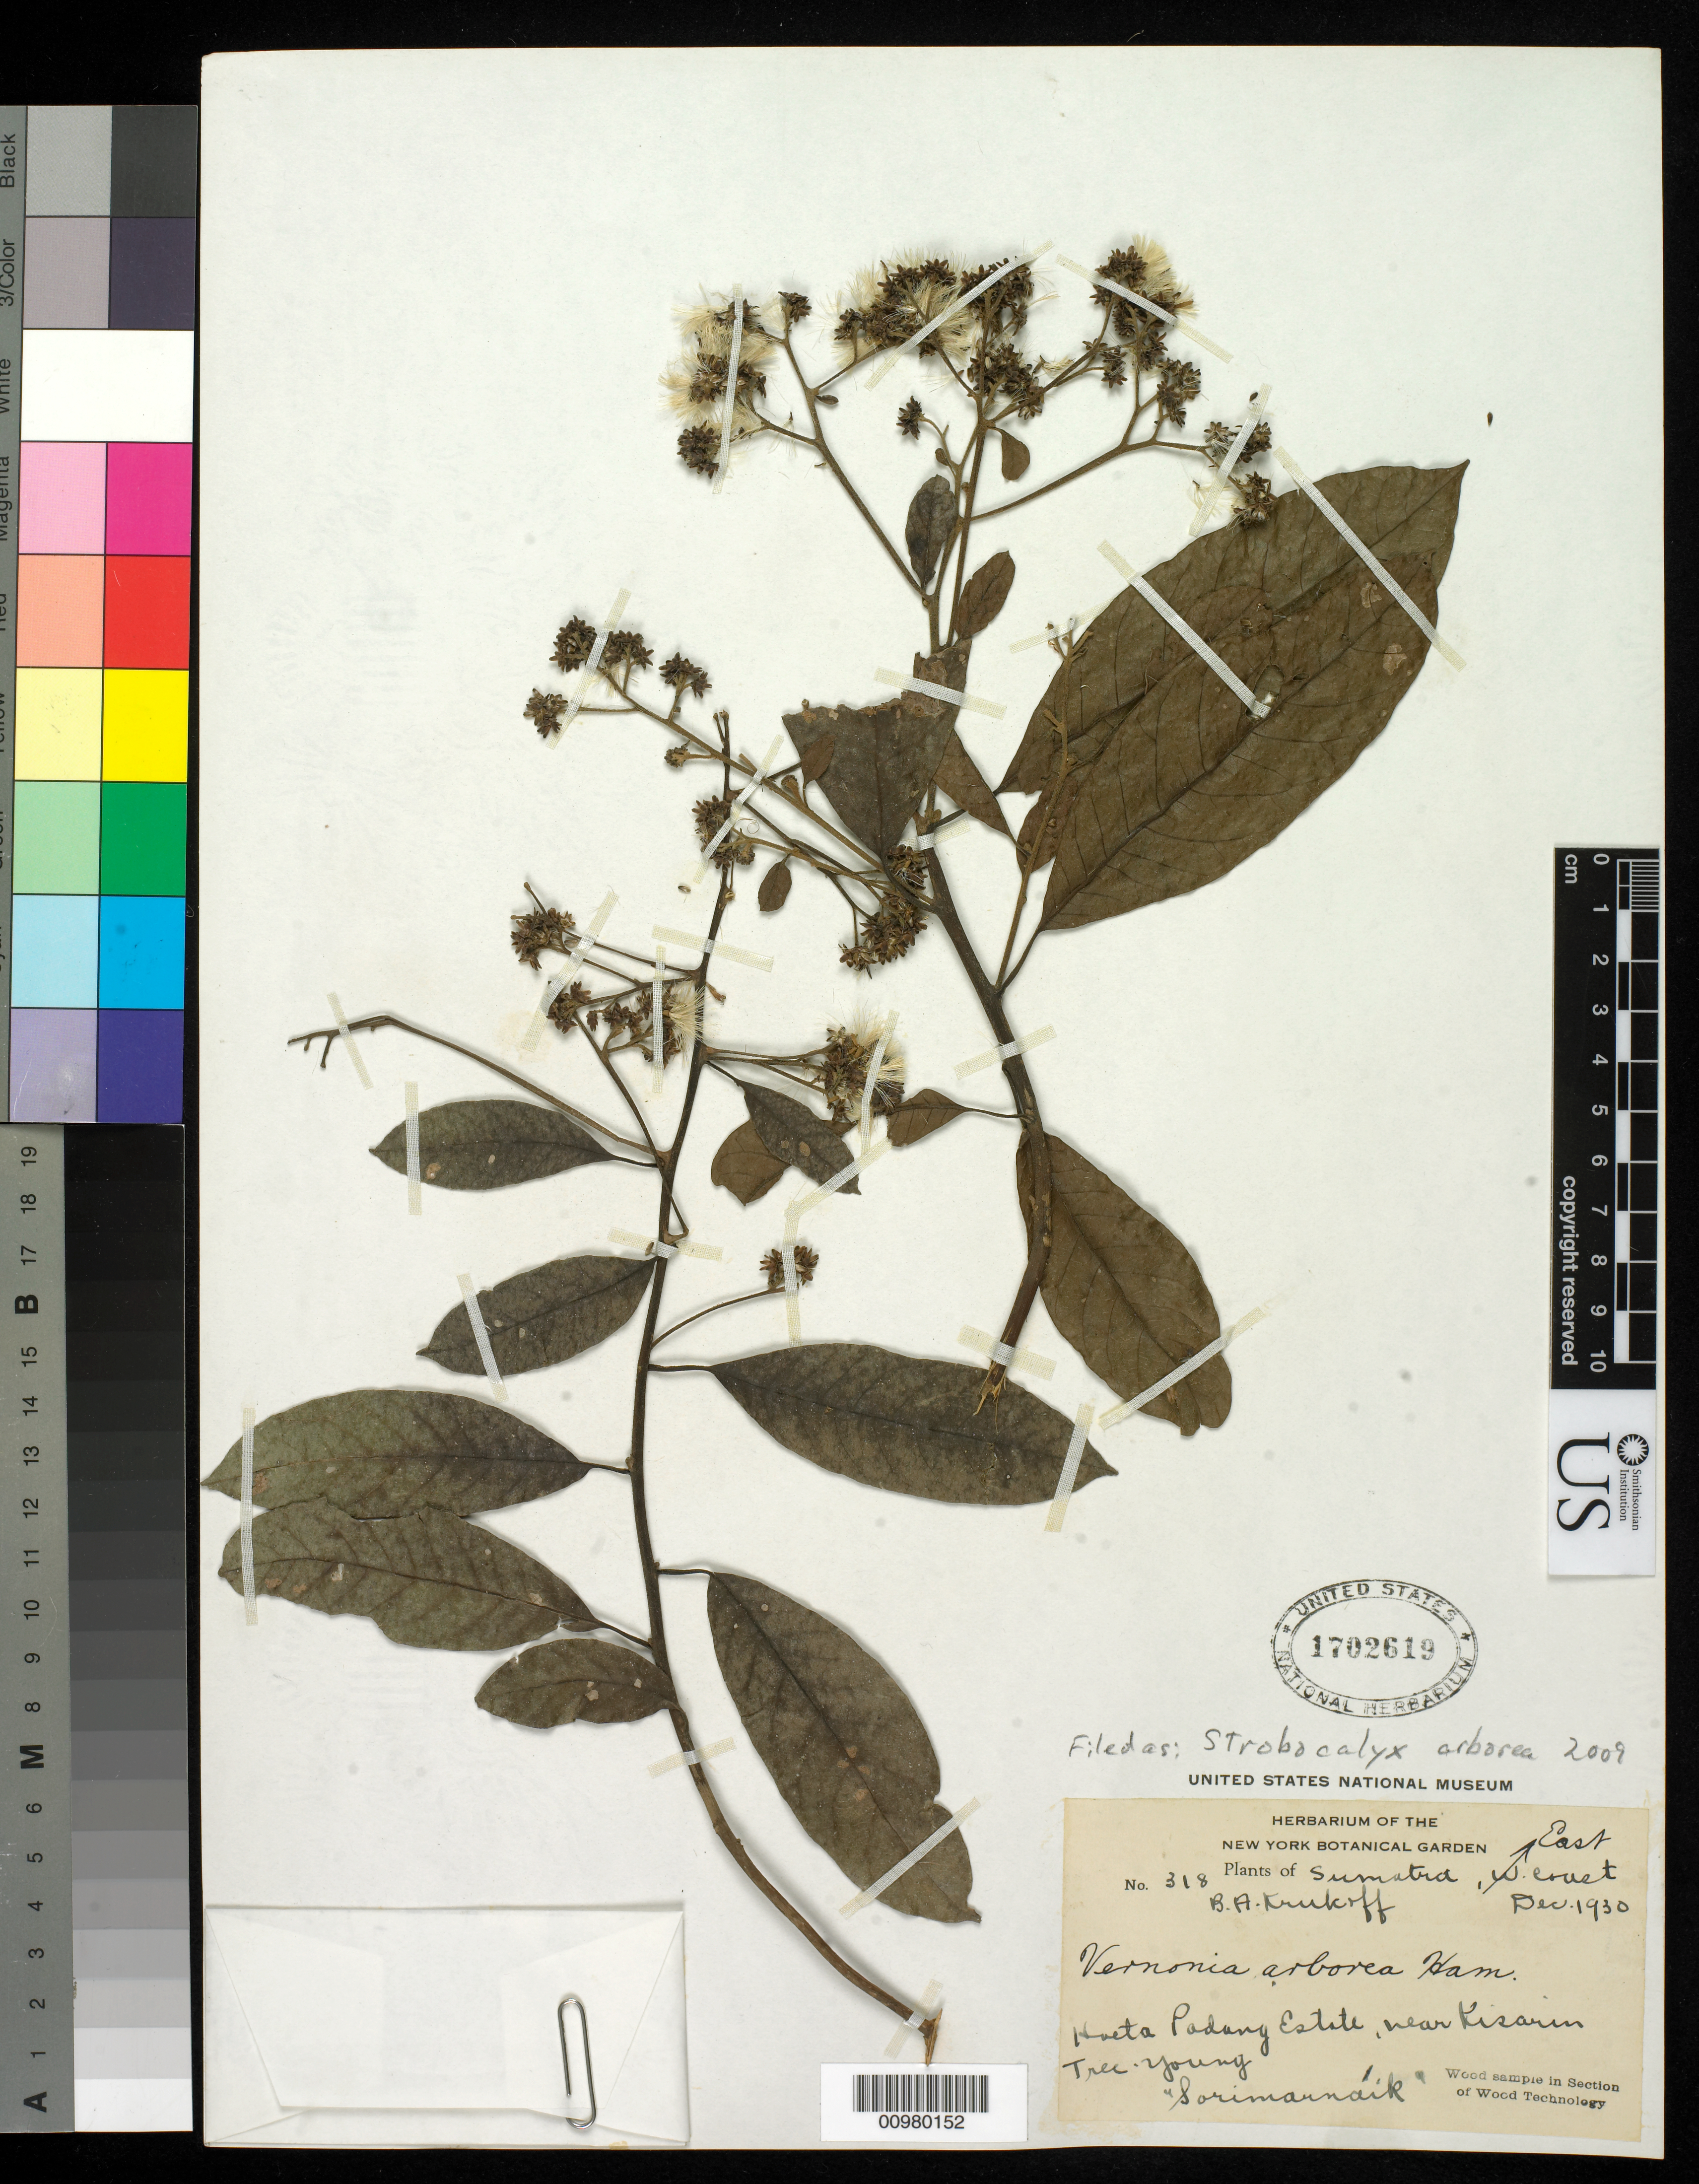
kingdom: Plantae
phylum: Tracheophyta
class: Magnoliopsida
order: Asterales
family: Asteraceae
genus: Strobocalyx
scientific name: Strobocalyx arborea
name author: (Buch.-Ham.) Sch. Bip.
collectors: B. A. Krukoff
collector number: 318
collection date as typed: Dec 1930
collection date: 1930-12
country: Indonesia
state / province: Sumatra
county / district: North Sumatra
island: Sumatra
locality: Hoeta Padang Estate, near Kisarin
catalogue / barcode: US 1702619